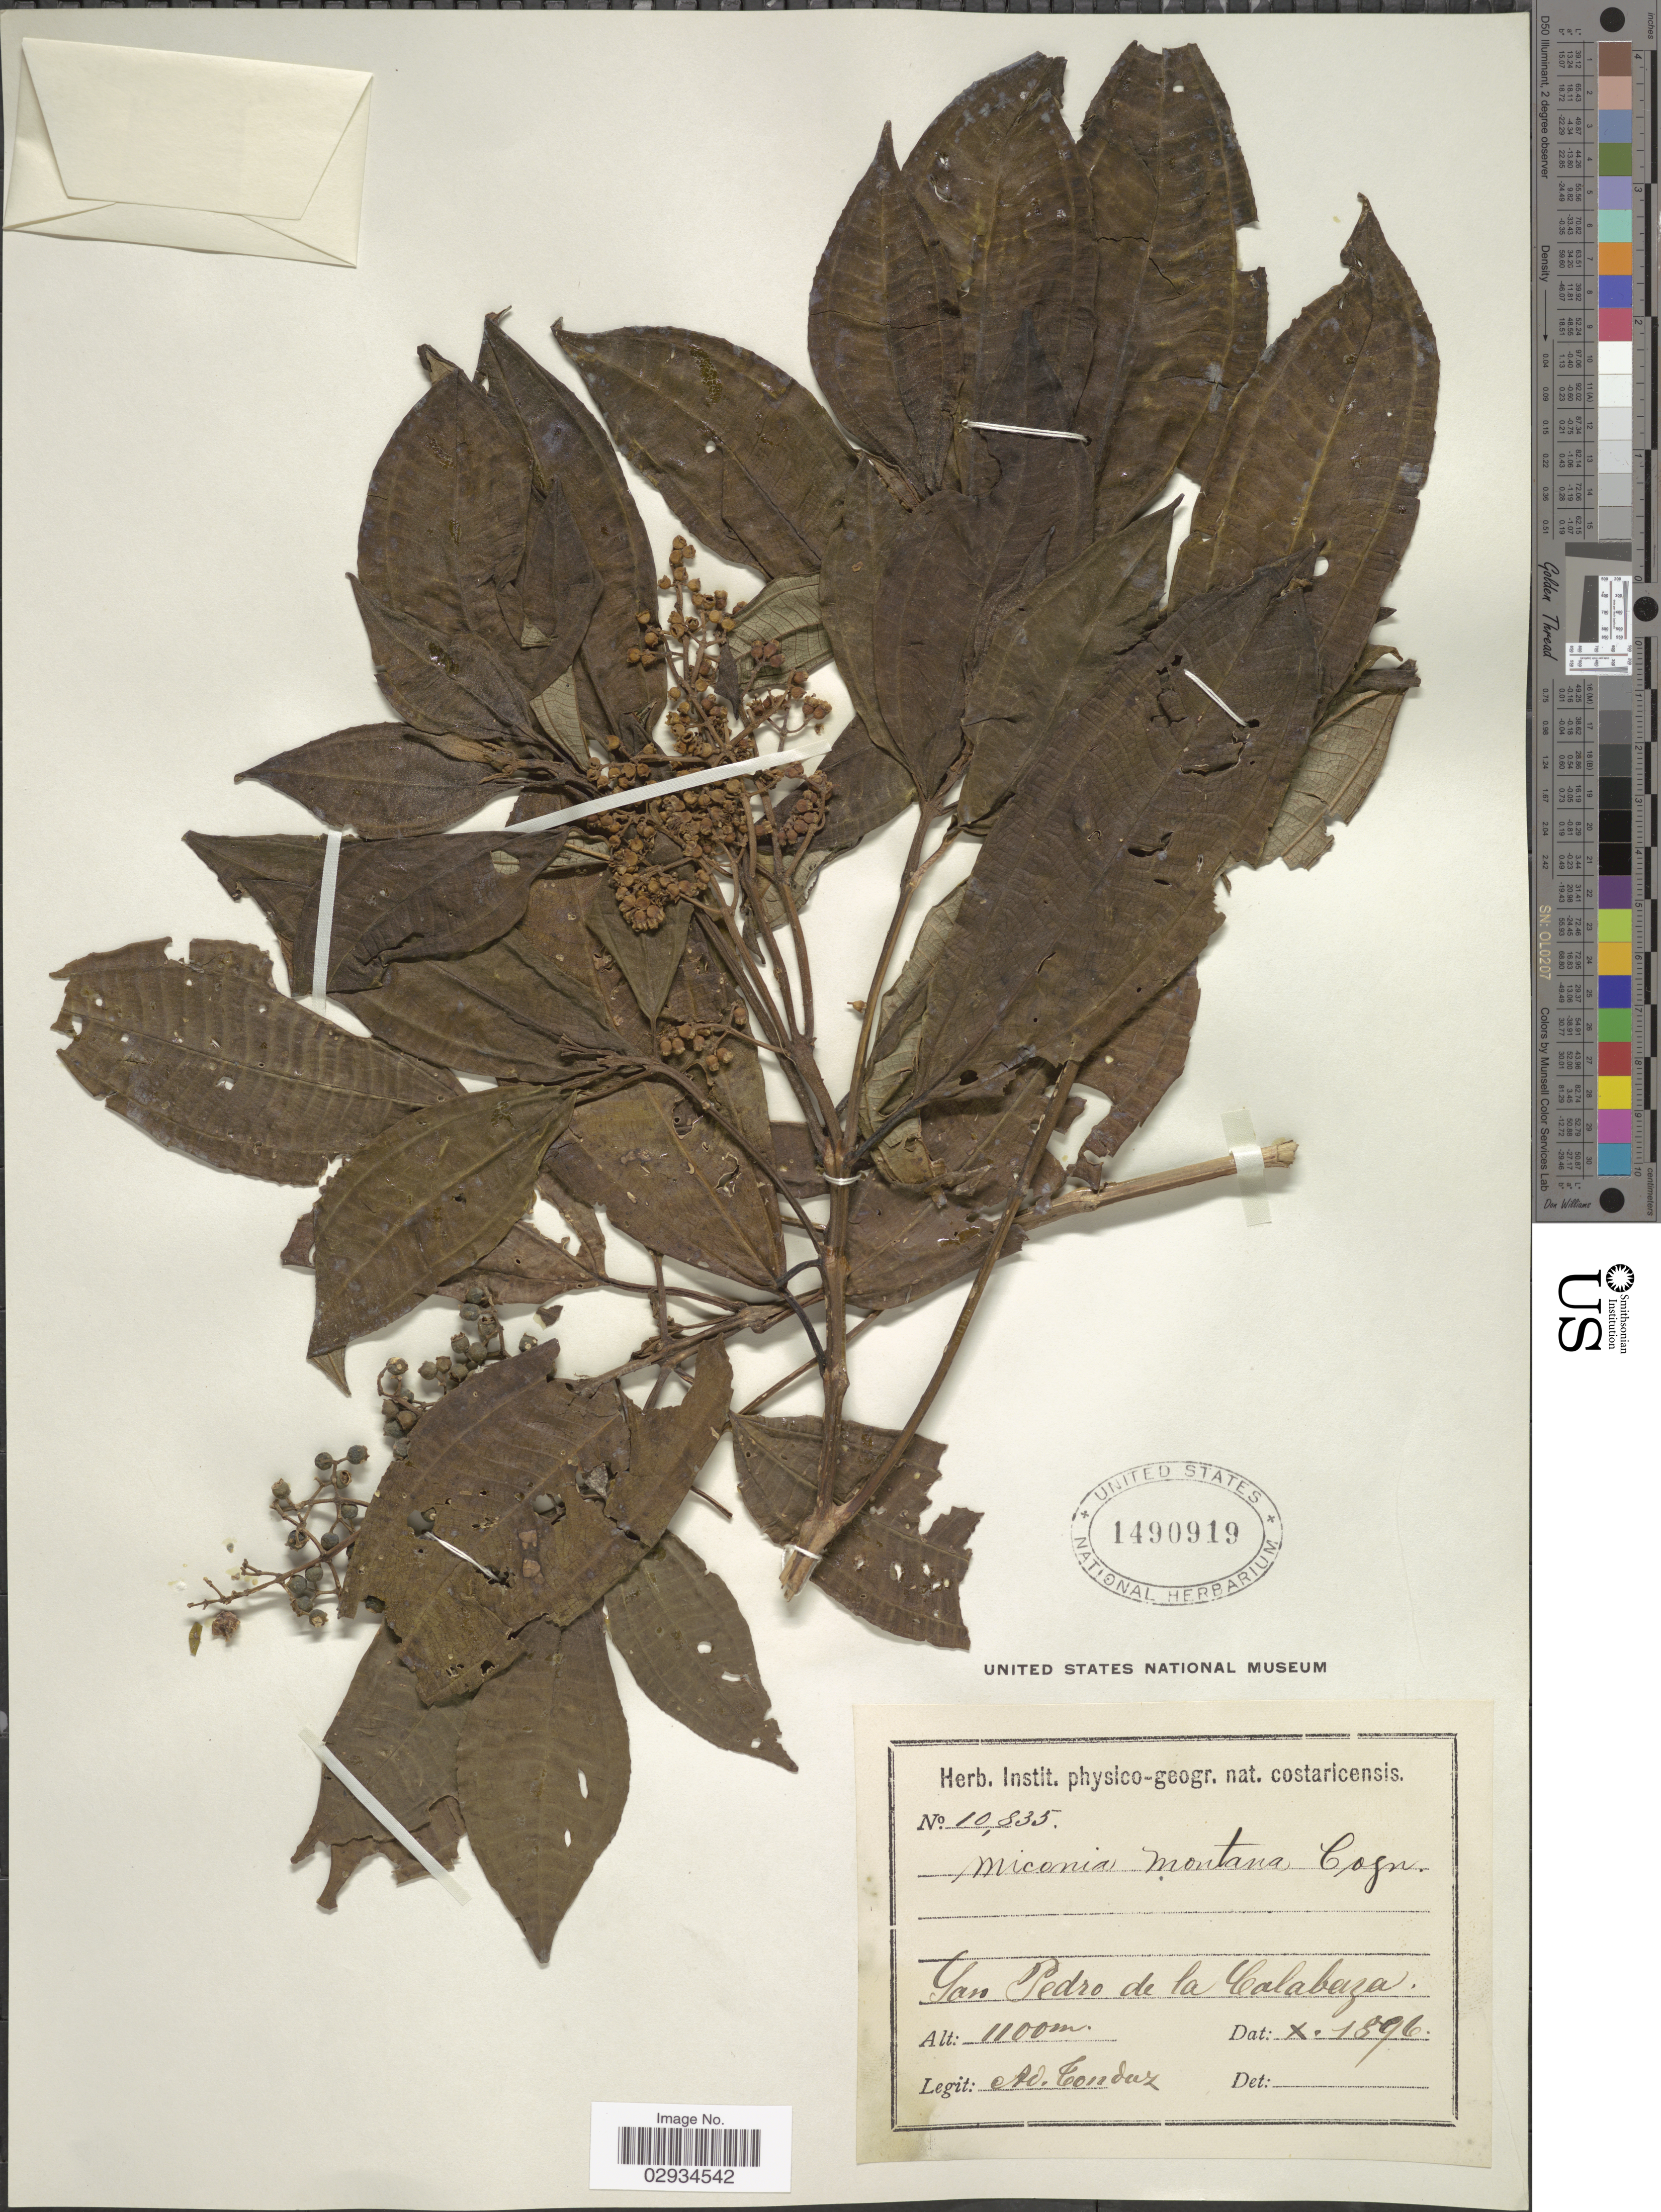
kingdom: Plantae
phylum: Tracheophyta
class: Magnoliopsida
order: Myrtales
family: Melastomataceae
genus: Miconia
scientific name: Miconia tonduzii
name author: Cogn. in A. DC.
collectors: A. Tonduz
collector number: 10835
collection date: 1896-10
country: Costa Rica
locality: San Pedro de la Calabaza.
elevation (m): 1100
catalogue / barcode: US 1490919